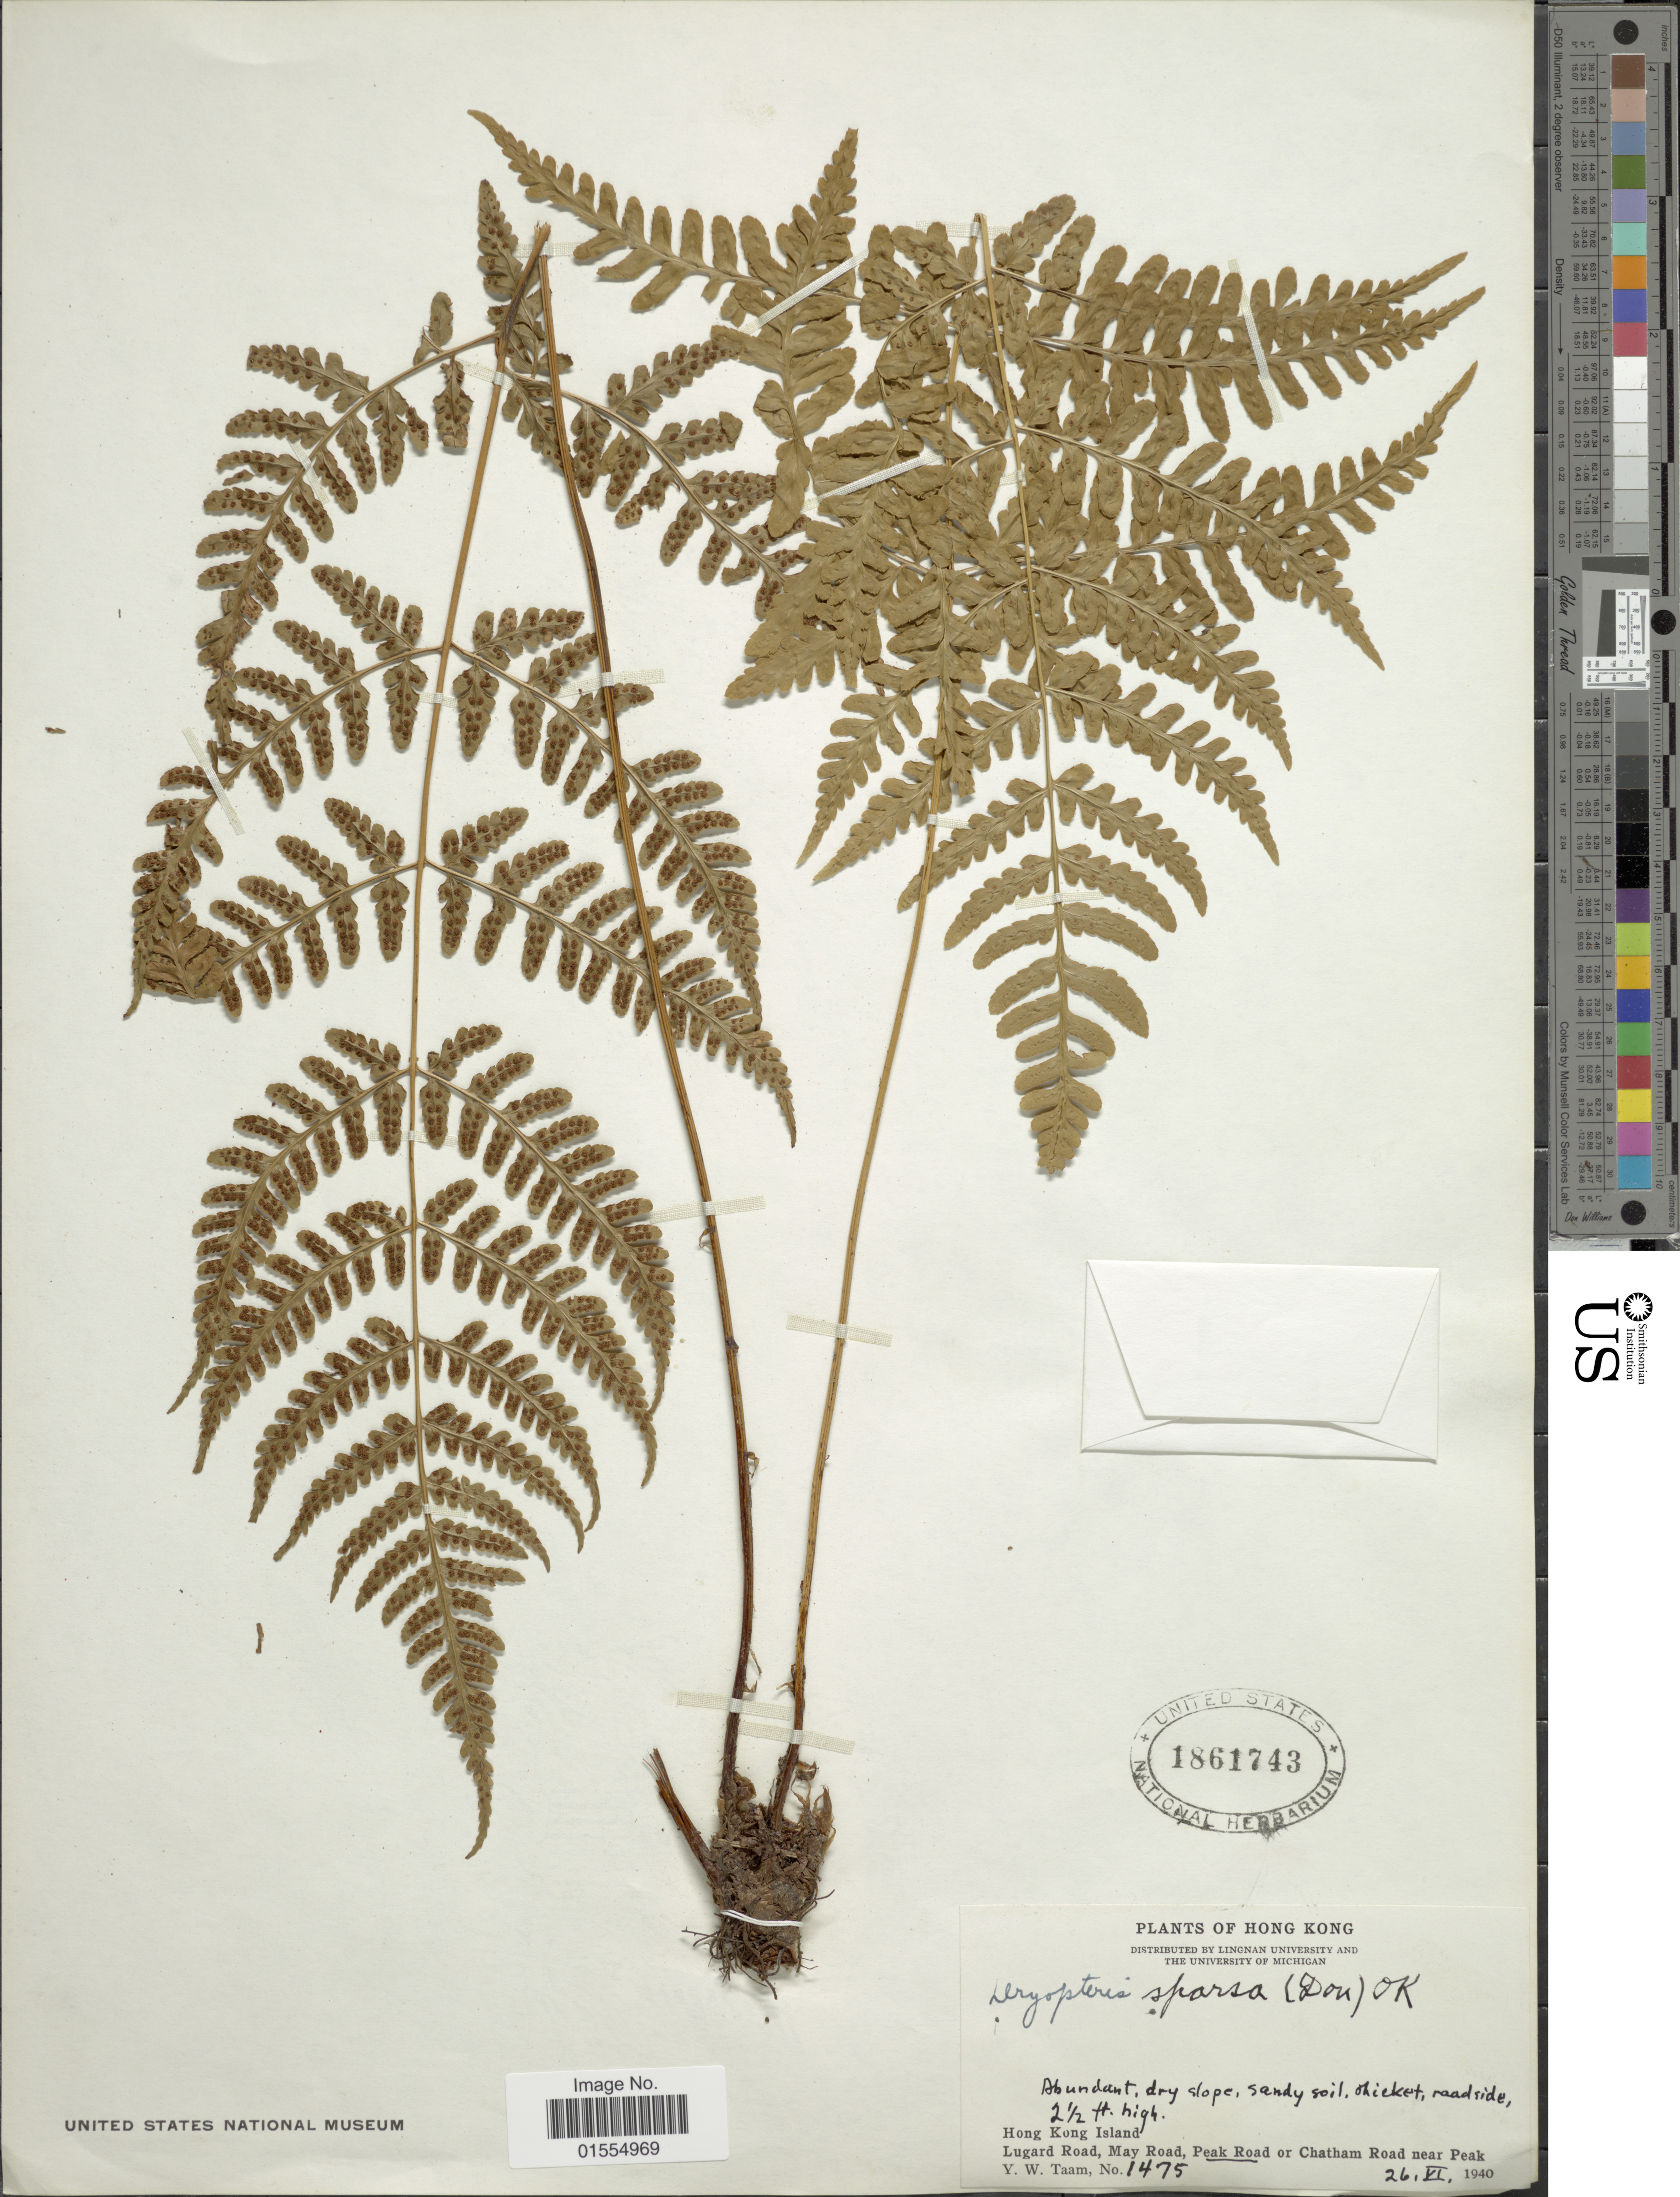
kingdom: Plantae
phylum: Tracheophyta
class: Polypodiopsida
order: Polypodiales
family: Dryopteridaceae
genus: Dryopteris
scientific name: Dryopteris sparsa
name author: (D. Don) Kuntze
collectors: Y. W. Taam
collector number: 1475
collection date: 1940-06-26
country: China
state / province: Hong Kong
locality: Hong Kong Island, Lugard Road, May Road, Peak Road or Chatham Road near Peak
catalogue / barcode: US 1861743